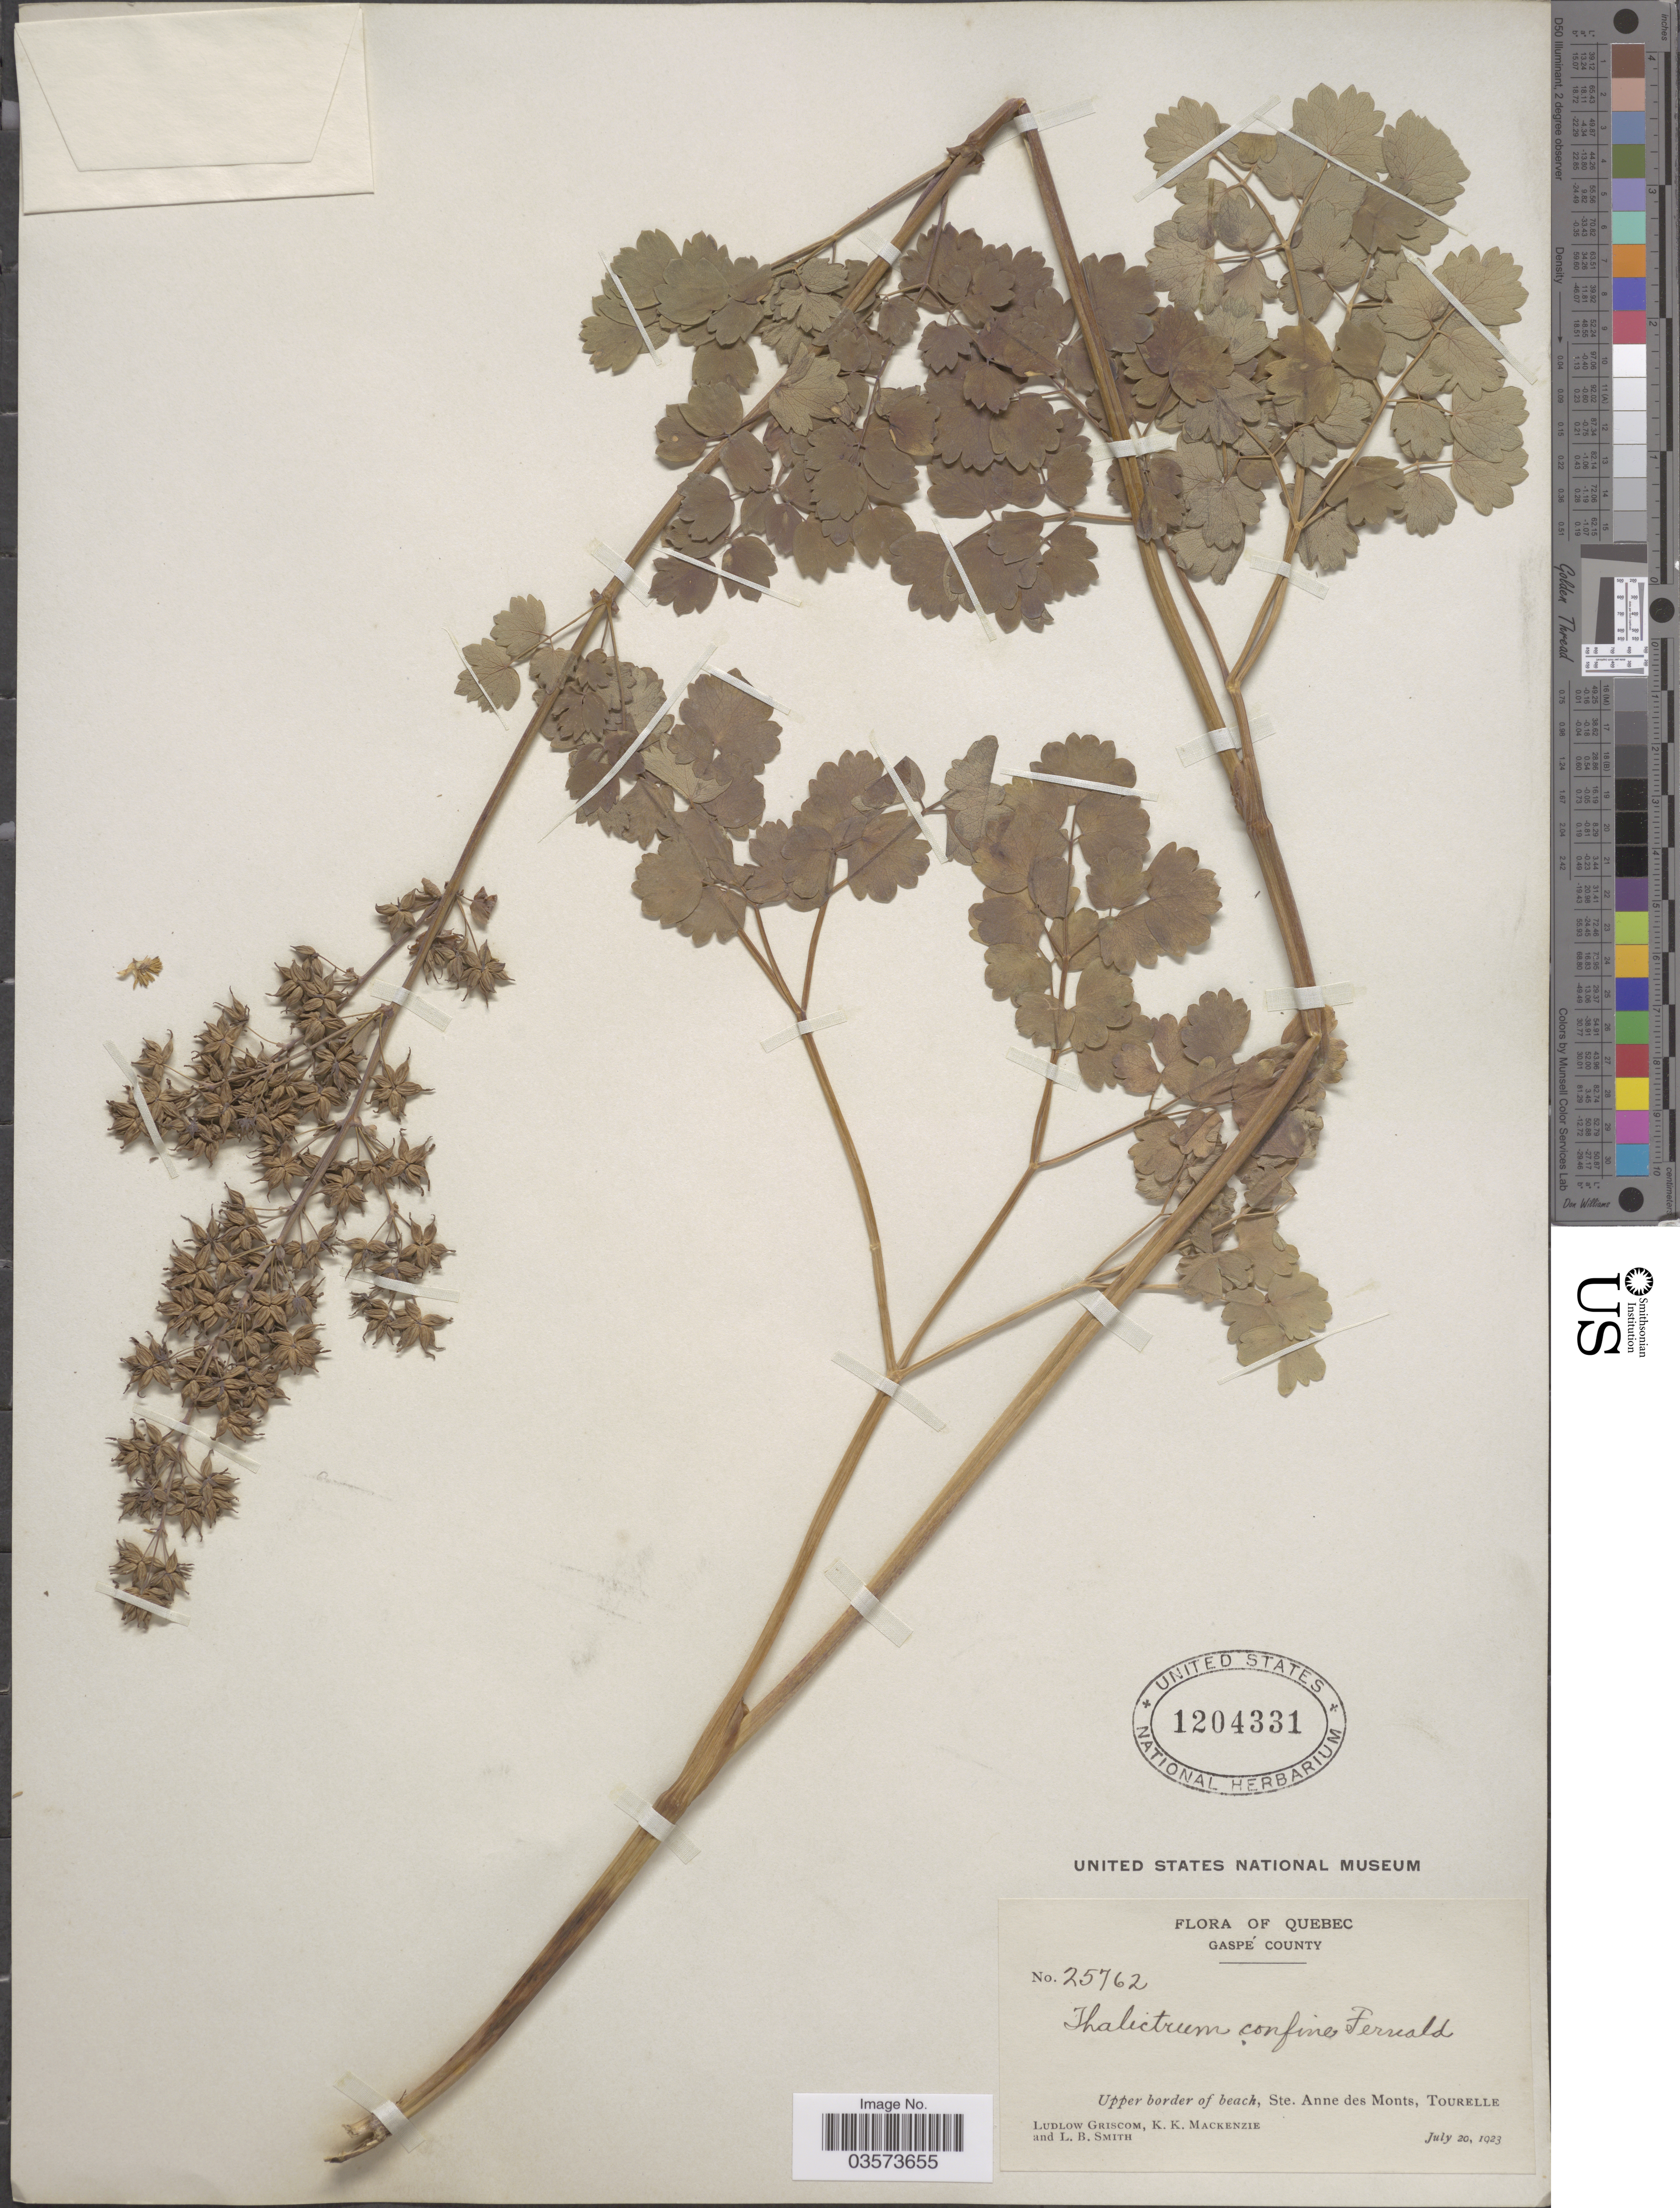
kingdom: Plantae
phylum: Tracheophyta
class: Magnoliopsida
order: Ranunculales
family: Ranunculaceae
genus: Thalictrum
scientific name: Thalictrum confine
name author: Fernald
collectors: L. Griscom, K. K. Mackenzie & L. Smith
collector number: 25762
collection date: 1923-07-20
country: Canada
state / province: Quebec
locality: Gaspé County. Upper border of beach, Ste. Anne des Monts, Tourelle.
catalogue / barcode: US 1204331